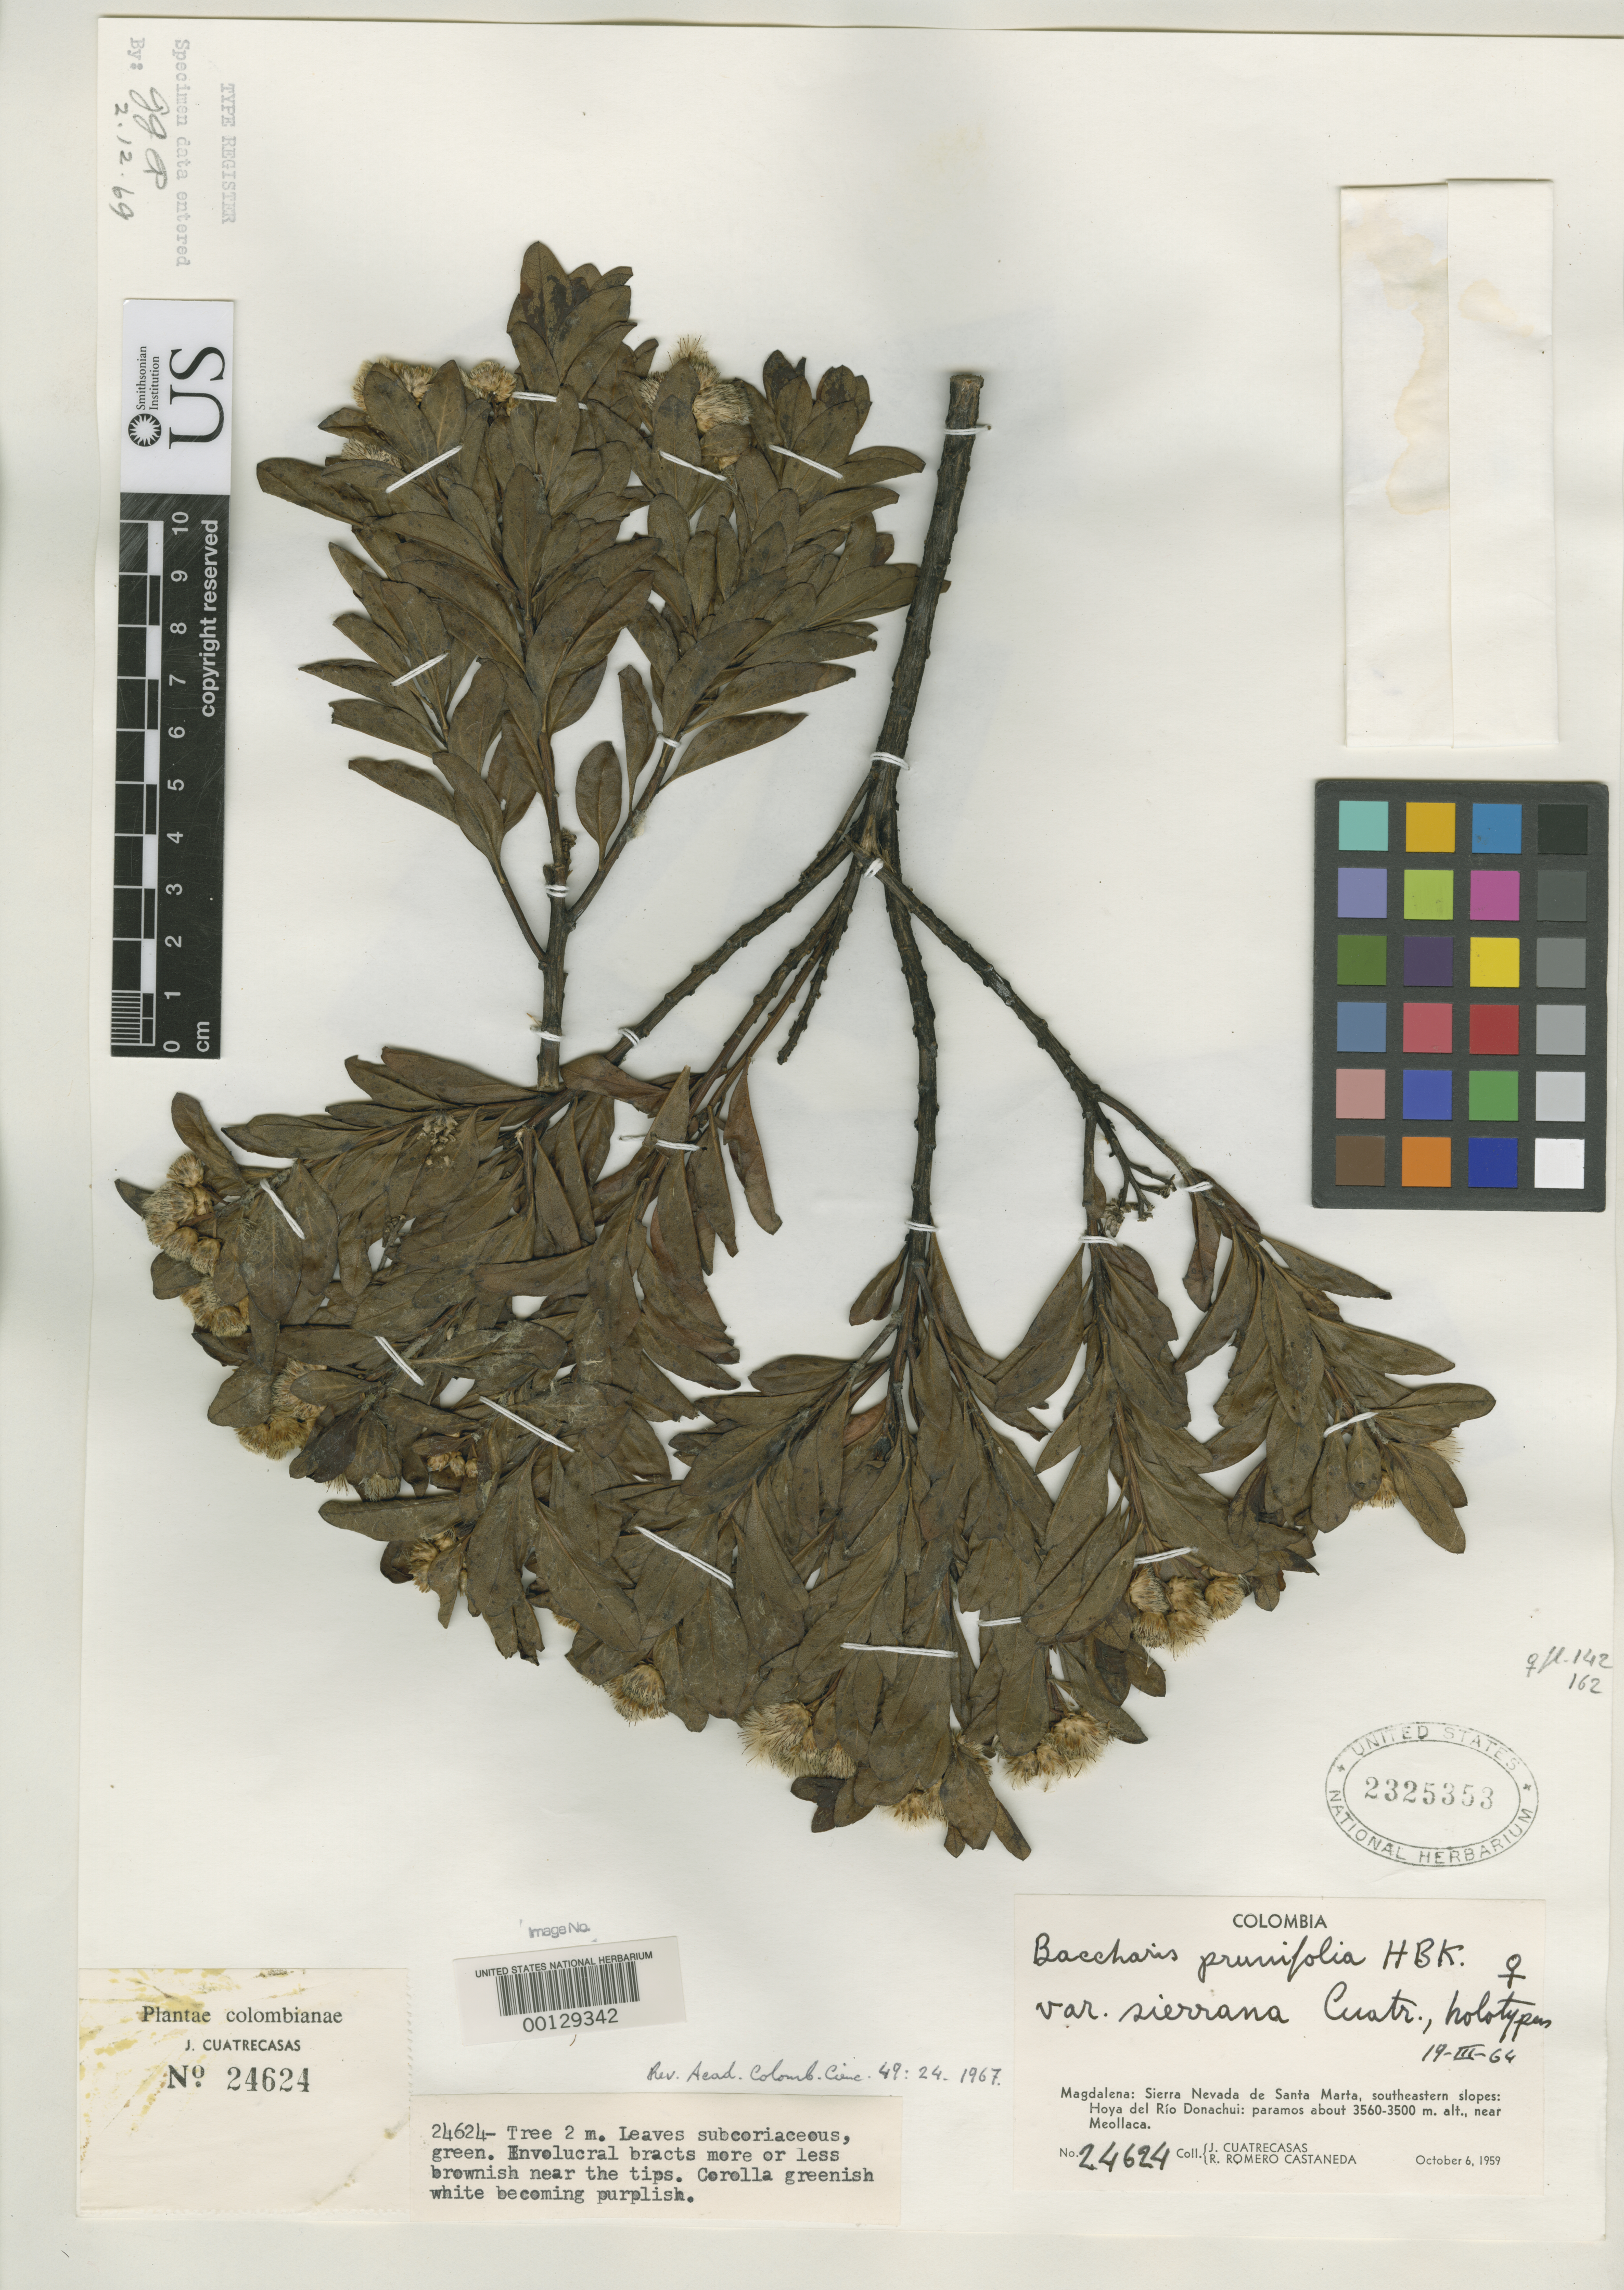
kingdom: Plantae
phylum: Tracheophyta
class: Magnoliopsida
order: Asterales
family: Asteraceae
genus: Baccharis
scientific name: Baccharis prunifolia var. sierrana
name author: Cuatrec.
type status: Holotype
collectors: J. Cuatrecasas & R. Romero Castañeda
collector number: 24624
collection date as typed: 06 Oct 1959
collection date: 1959-10-06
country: Colombia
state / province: Magdalena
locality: Sierra Nevada de Santa Marta.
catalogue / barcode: US 2325353